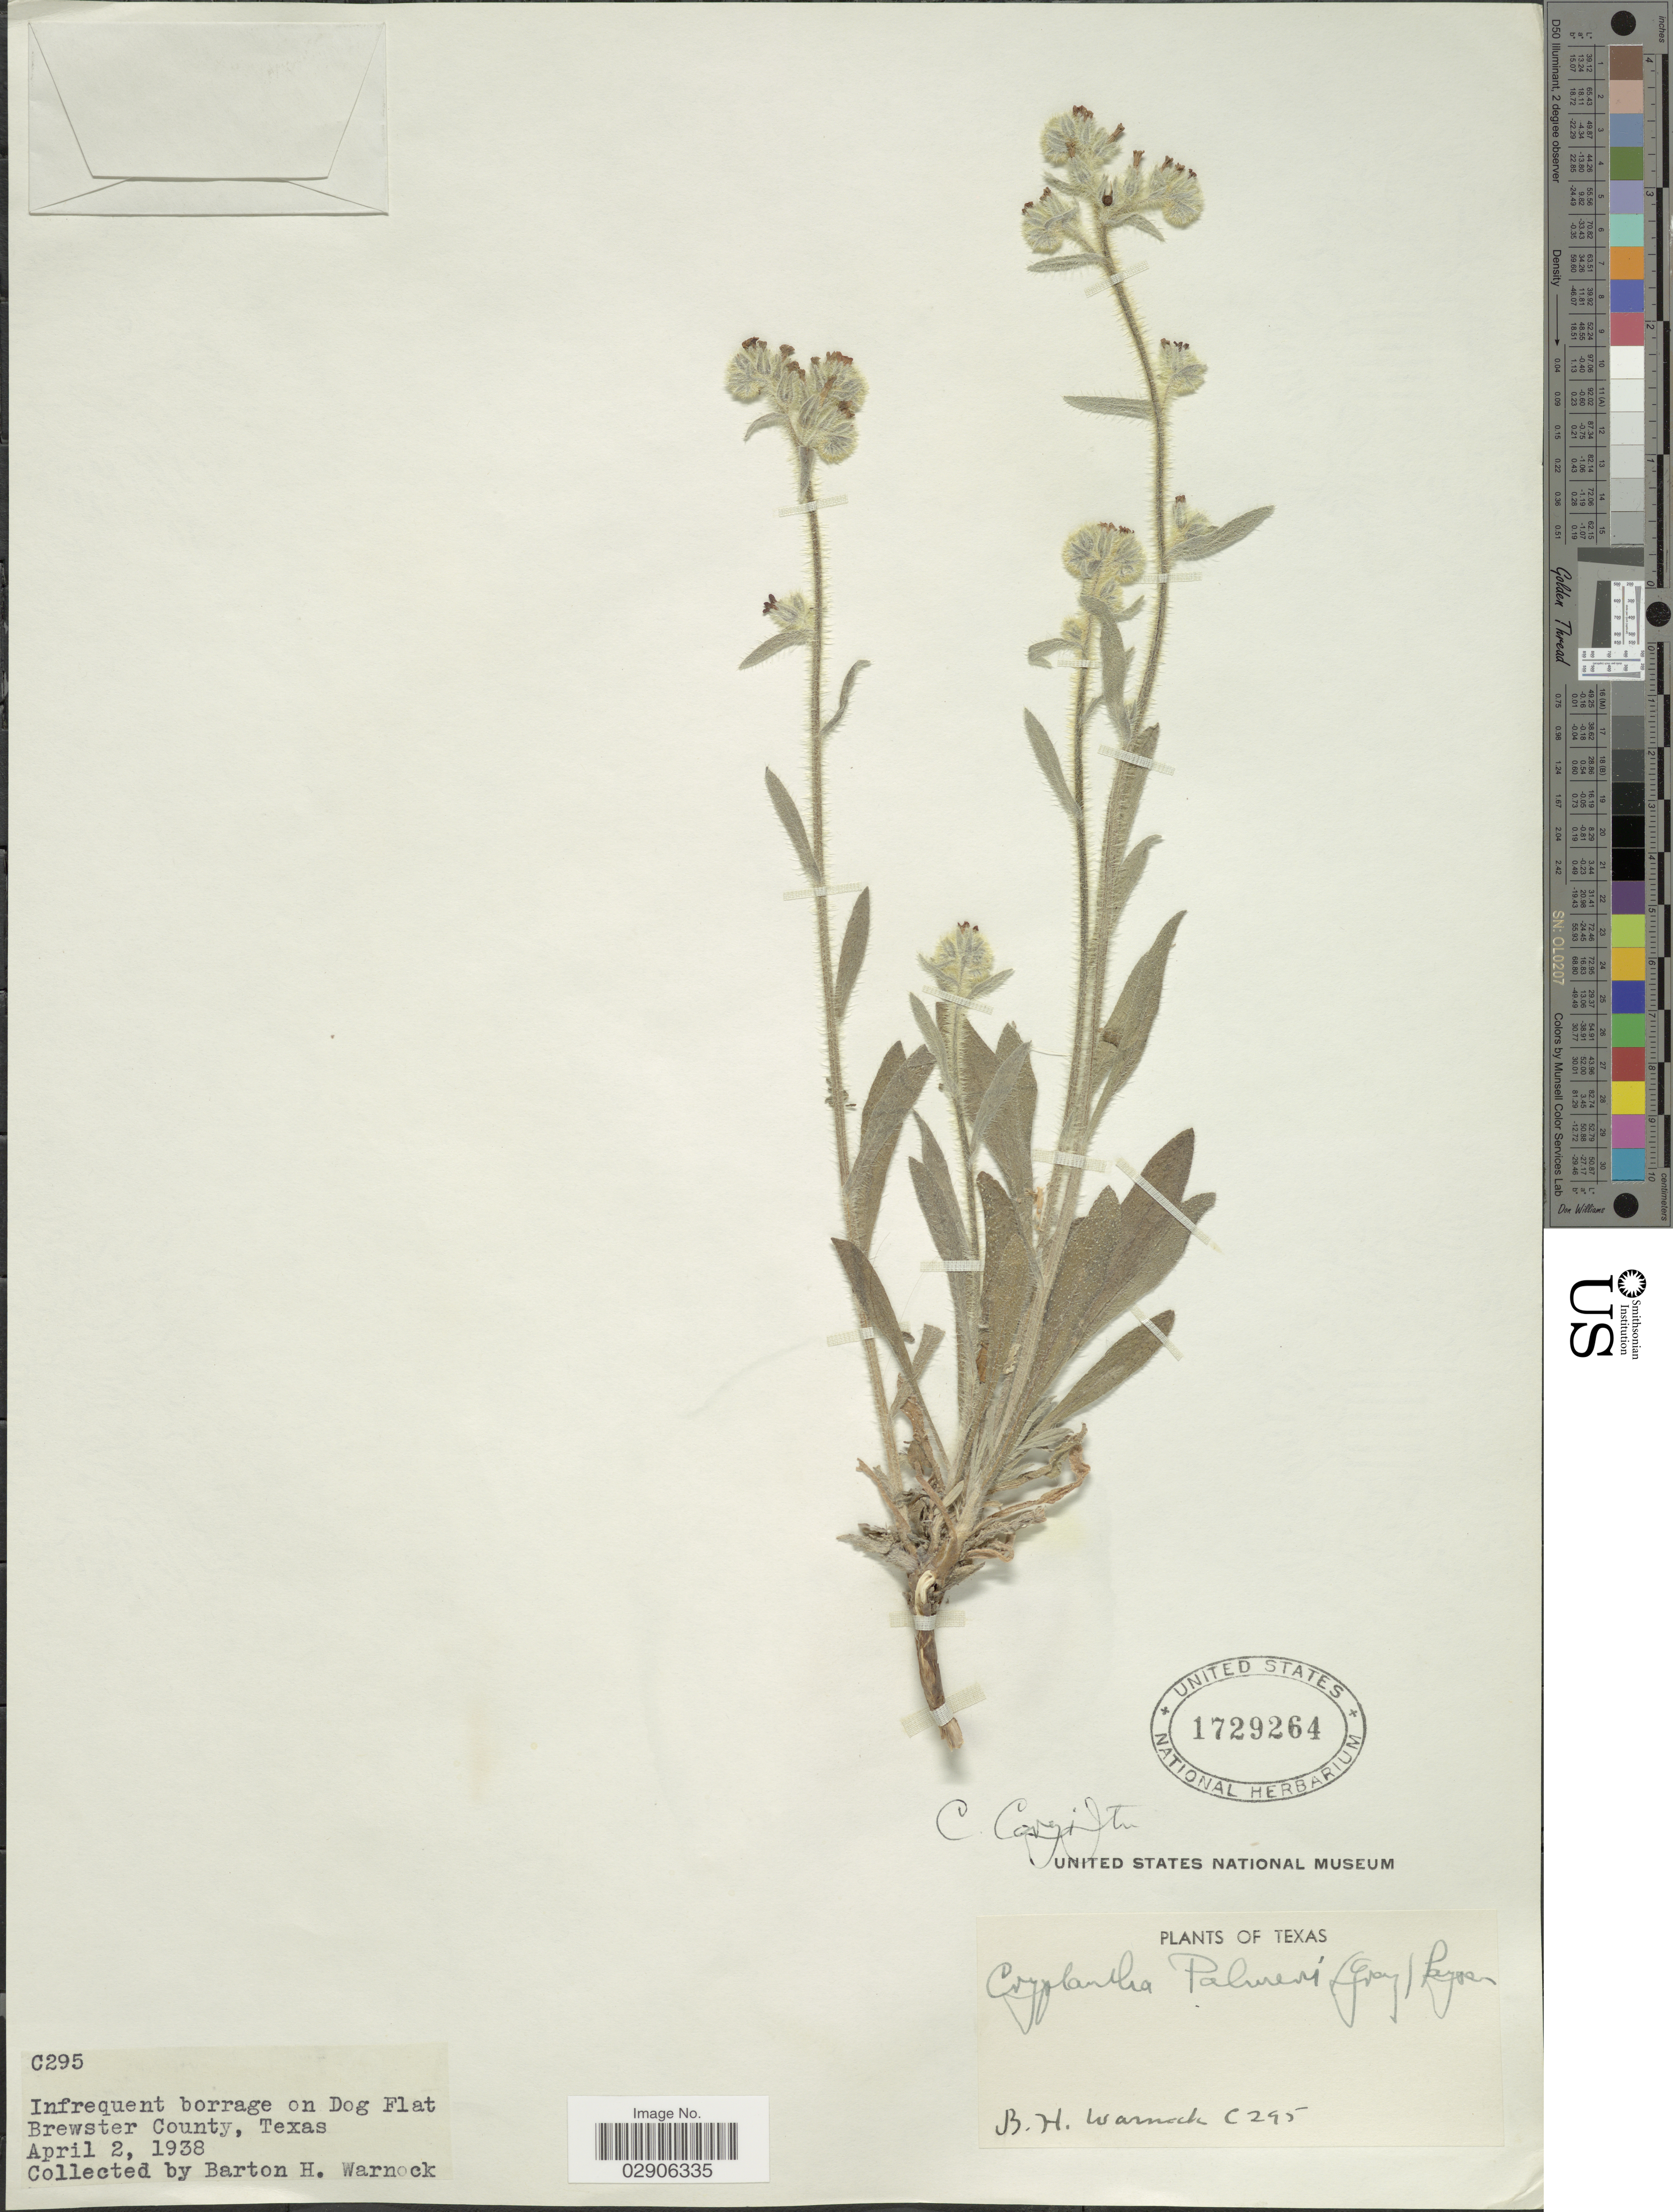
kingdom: Plantae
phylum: Tracheophyta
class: Magnoliopsida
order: Boraginales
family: Boraginaceae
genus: Oreocarya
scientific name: Oreocarya palmeri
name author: (A. Gray) Greene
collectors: B. H. Warnock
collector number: C295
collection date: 1938-04-02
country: United States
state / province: Texas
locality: Infrequent borrage on Dog Flat Brewster County, Texas.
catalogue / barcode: US 1729264